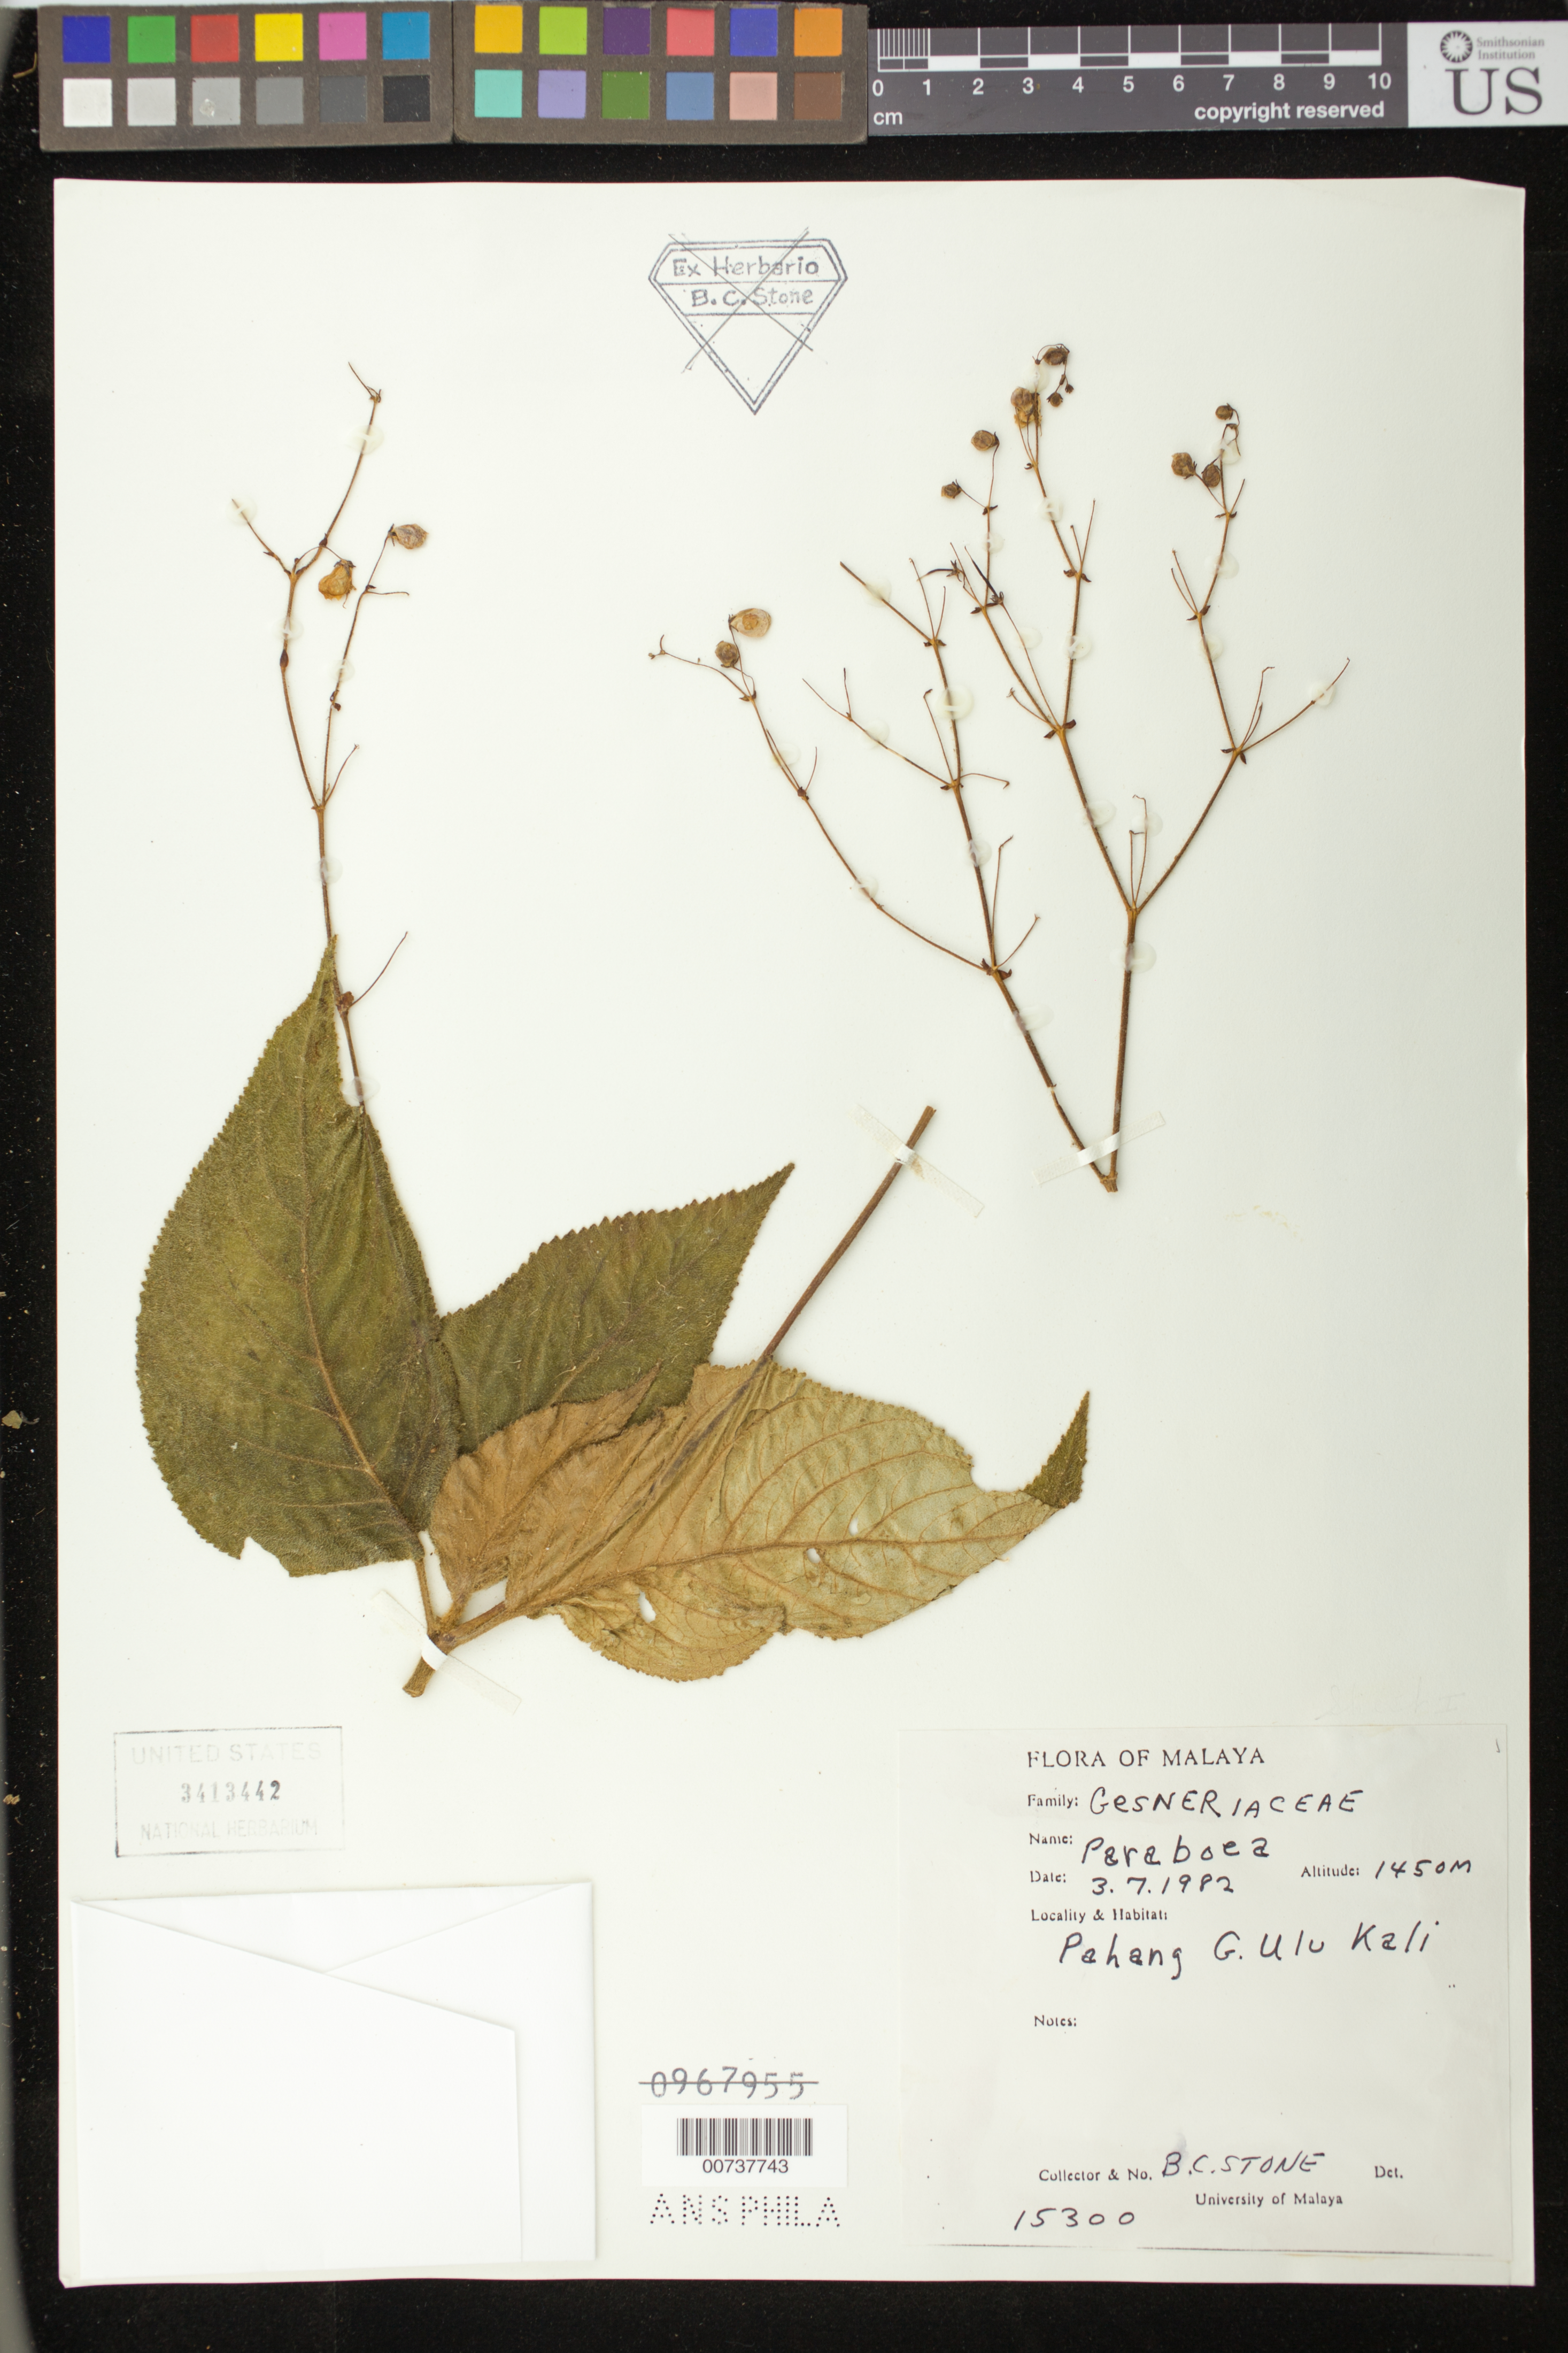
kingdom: Plantae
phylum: Tracheophyta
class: Magnoliopsida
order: Lamiales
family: Gesneriaceae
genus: Paraboea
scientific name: Paraboea sp.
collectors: B. C. Stone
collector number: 15300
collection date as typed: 1982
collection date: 1982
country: Malaysia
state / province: Pahang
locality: G. Ulu Kali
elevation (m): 1450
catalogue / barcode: US 3413442